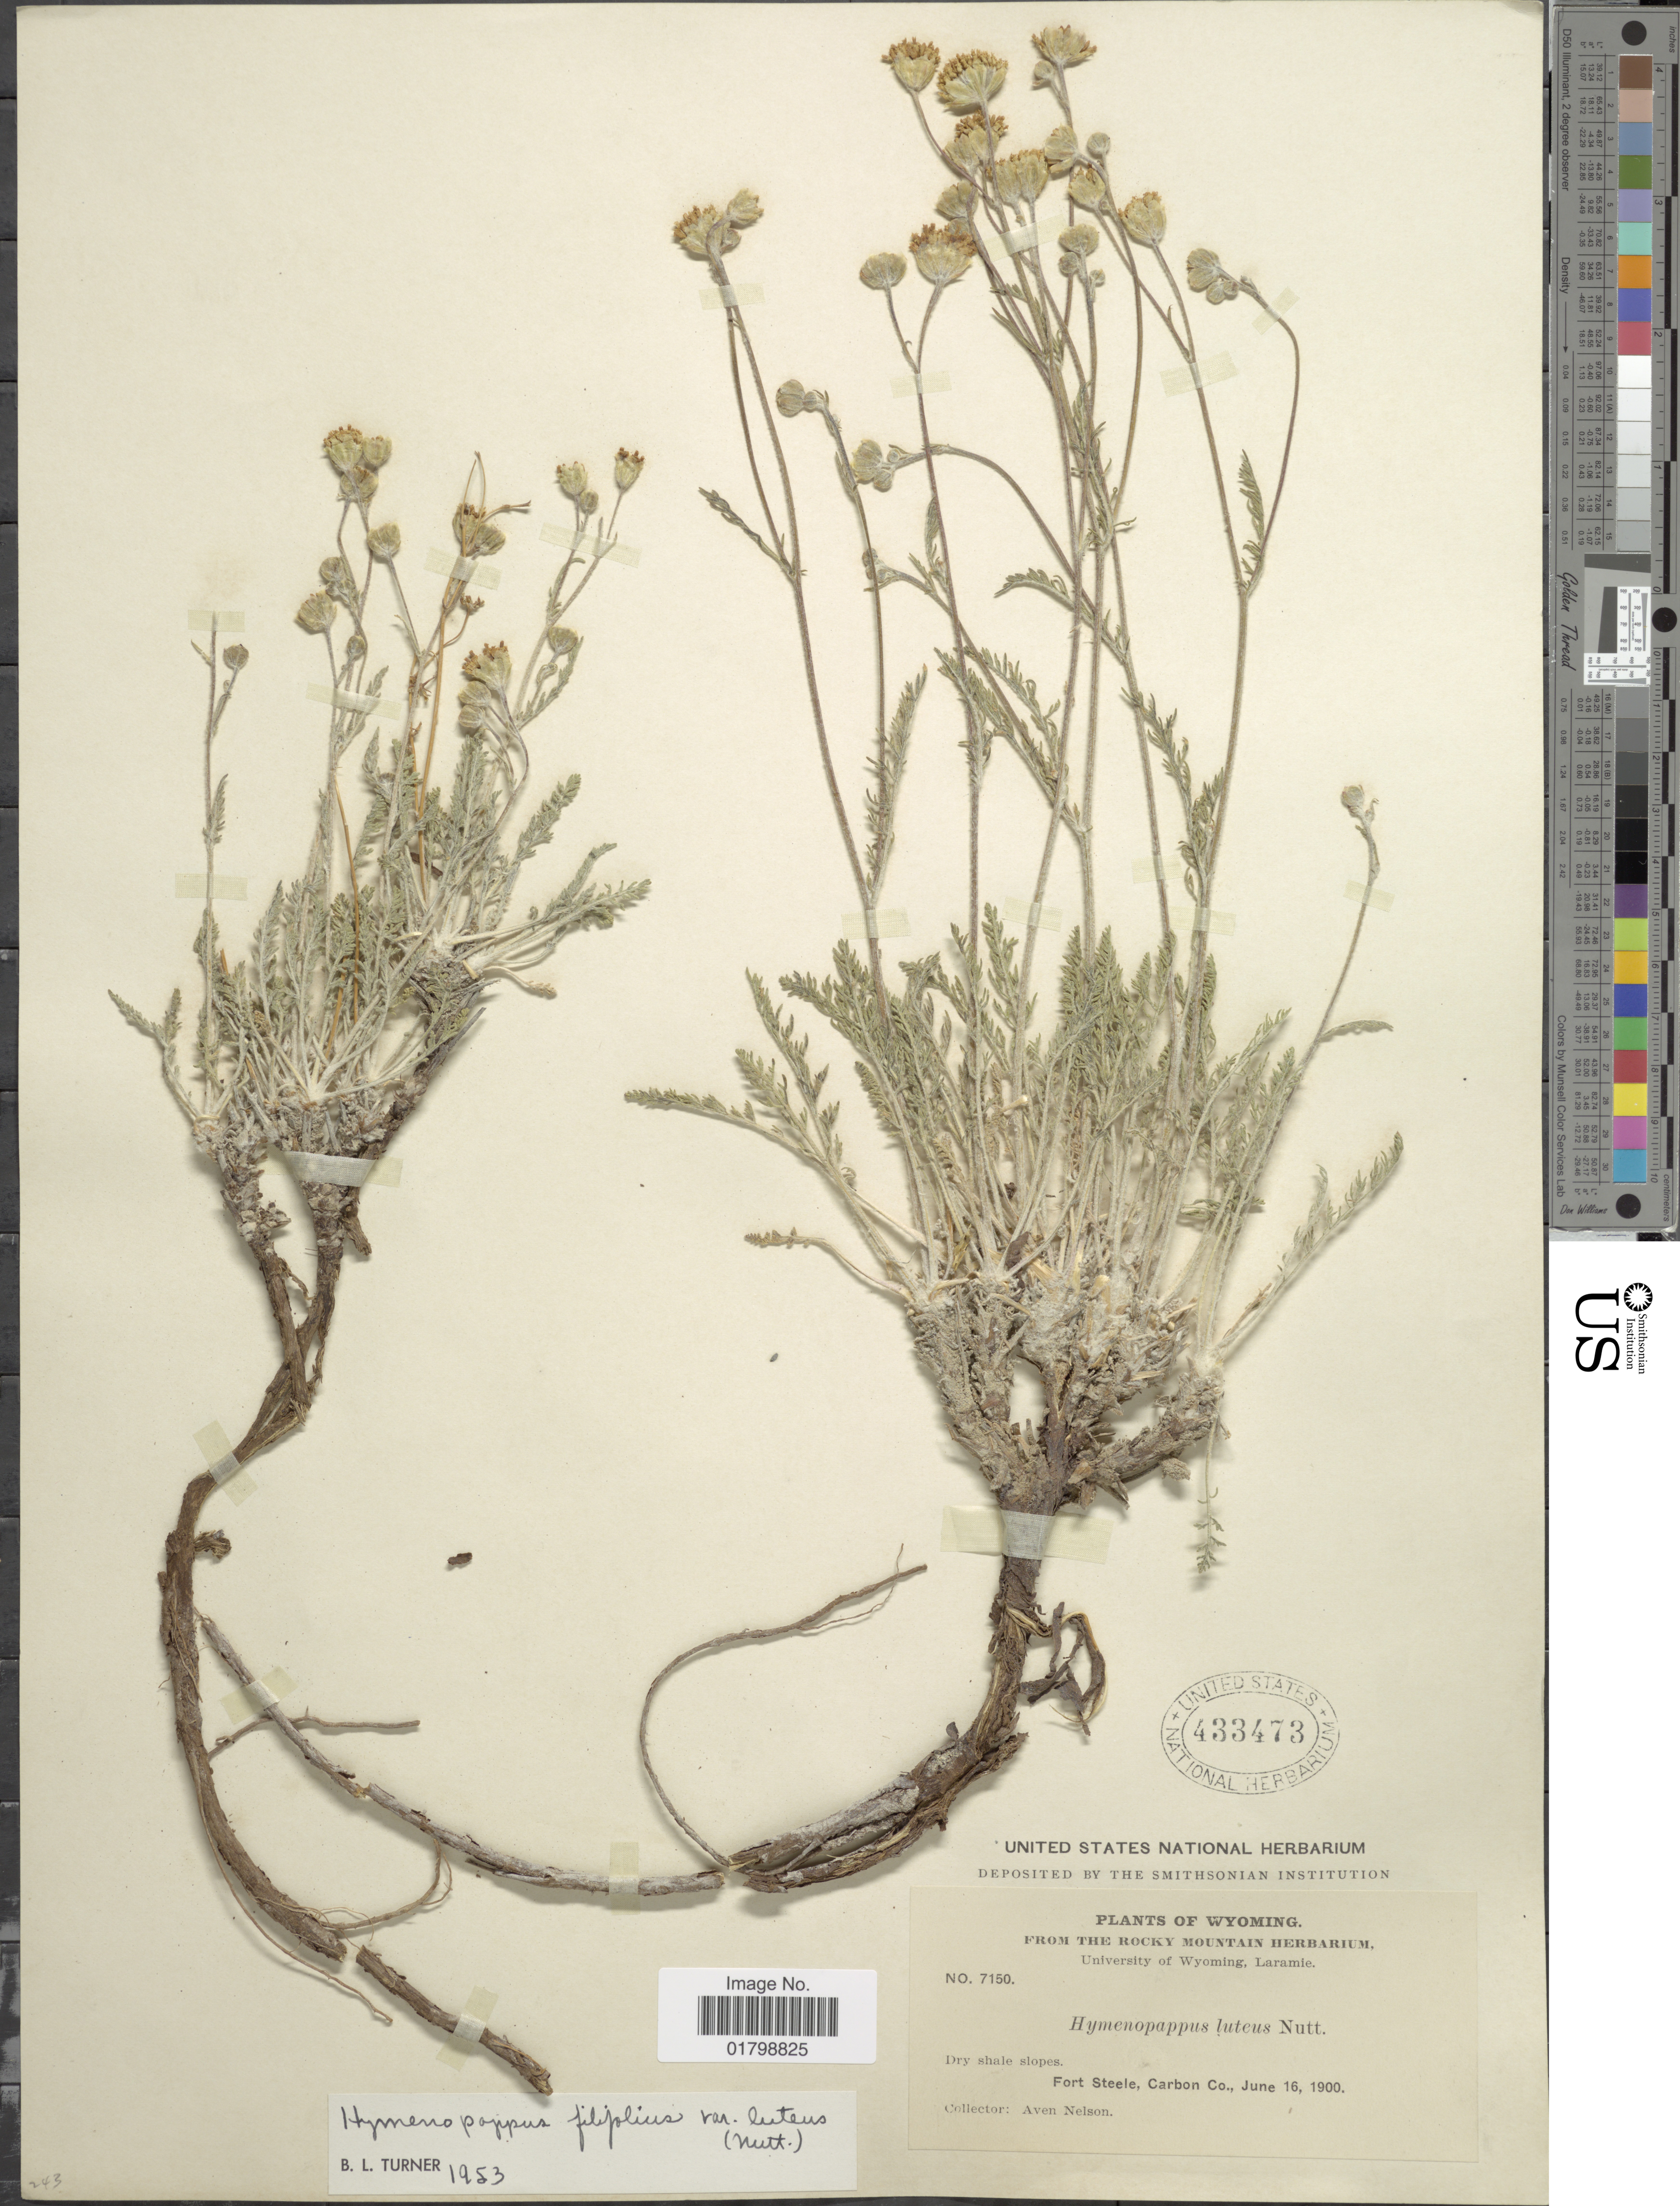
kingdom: Plantae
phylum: Tracheophyta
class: Magnoliopsida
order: Asterales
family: Asteraceae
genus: Hymenopappus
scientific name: Hymenopappus filifolius var. luteus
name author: (Nutt.) B.L. Turner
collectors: A. Nelson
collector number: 7150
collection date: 1900-06-16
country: United States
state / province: Wyoming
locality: Fort Steele, Carbon Co.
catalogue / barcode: US 433473